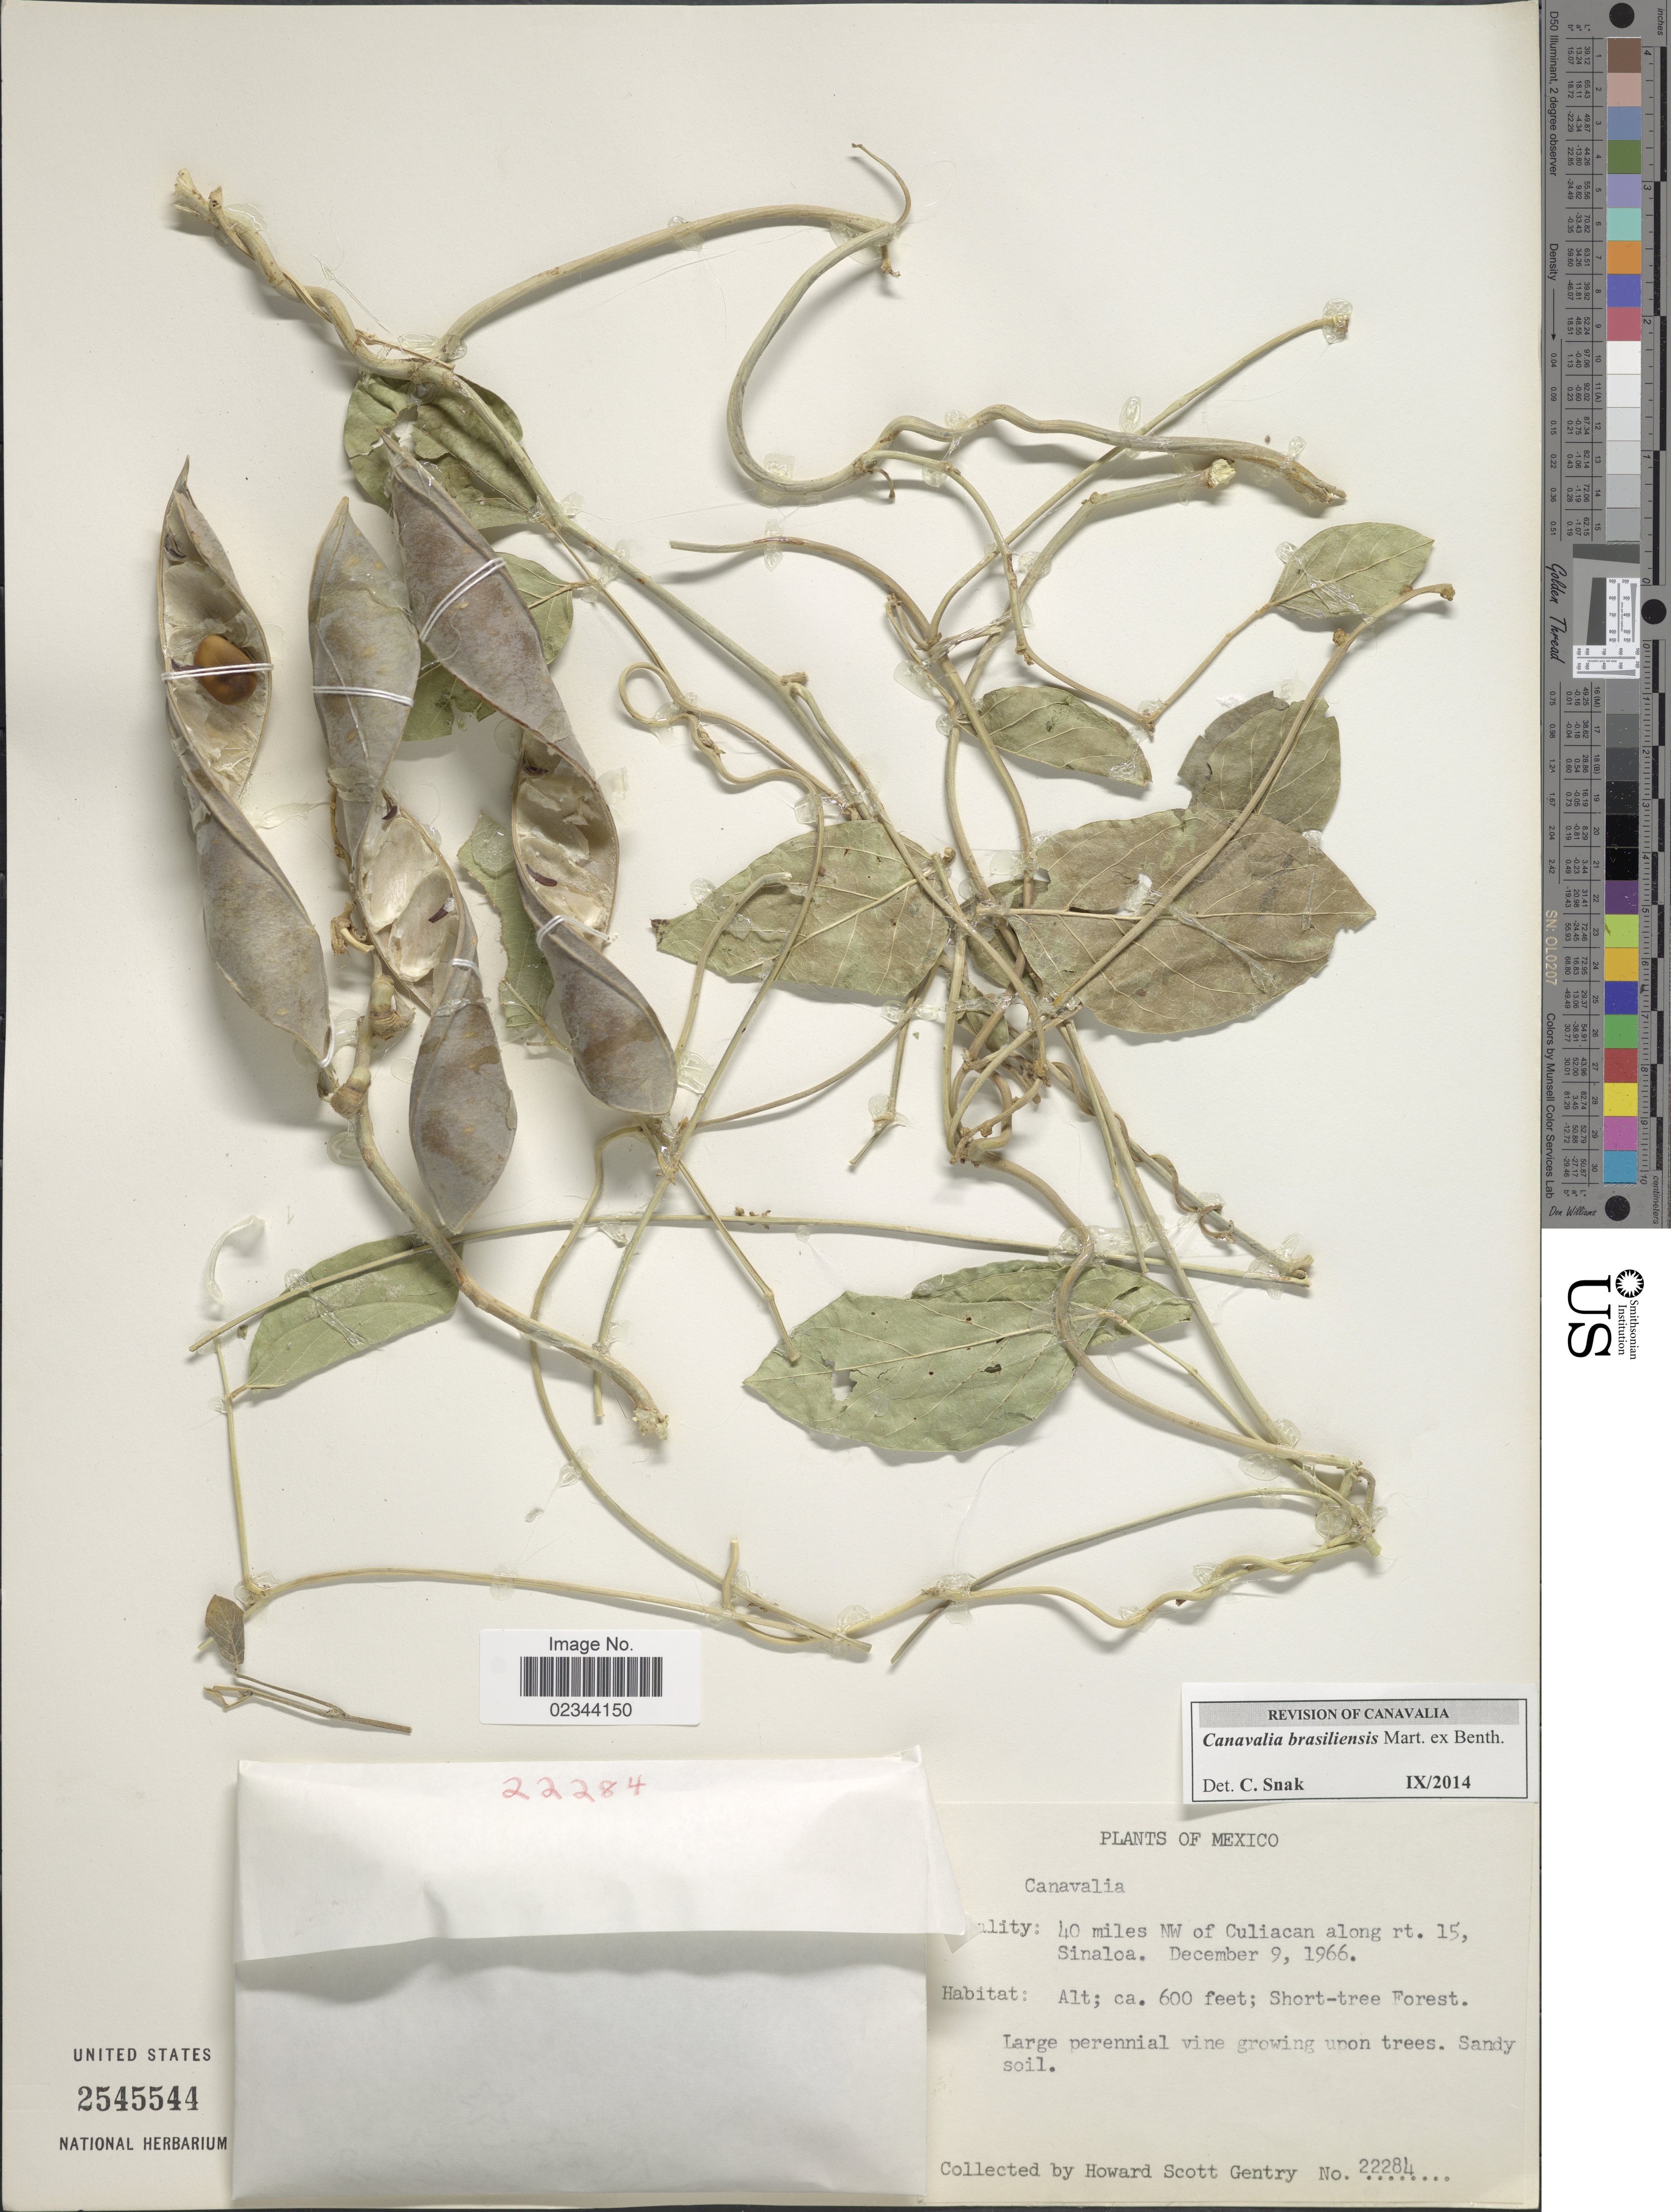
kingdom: Plantae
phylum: Tracheophyta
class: Magnoliopsida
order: Fabales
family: Fabaceae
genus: Canavalia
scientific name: Canavalia brasiliensis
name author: Mart. ex Benth.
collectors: H. S. Gentry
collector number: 22284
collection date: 1966-12-09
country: Mexico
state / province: Sinaloa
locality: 40 miles NW of Culiacan along rt. 15 Sinaloa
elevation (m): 183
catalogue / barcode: US 2545544